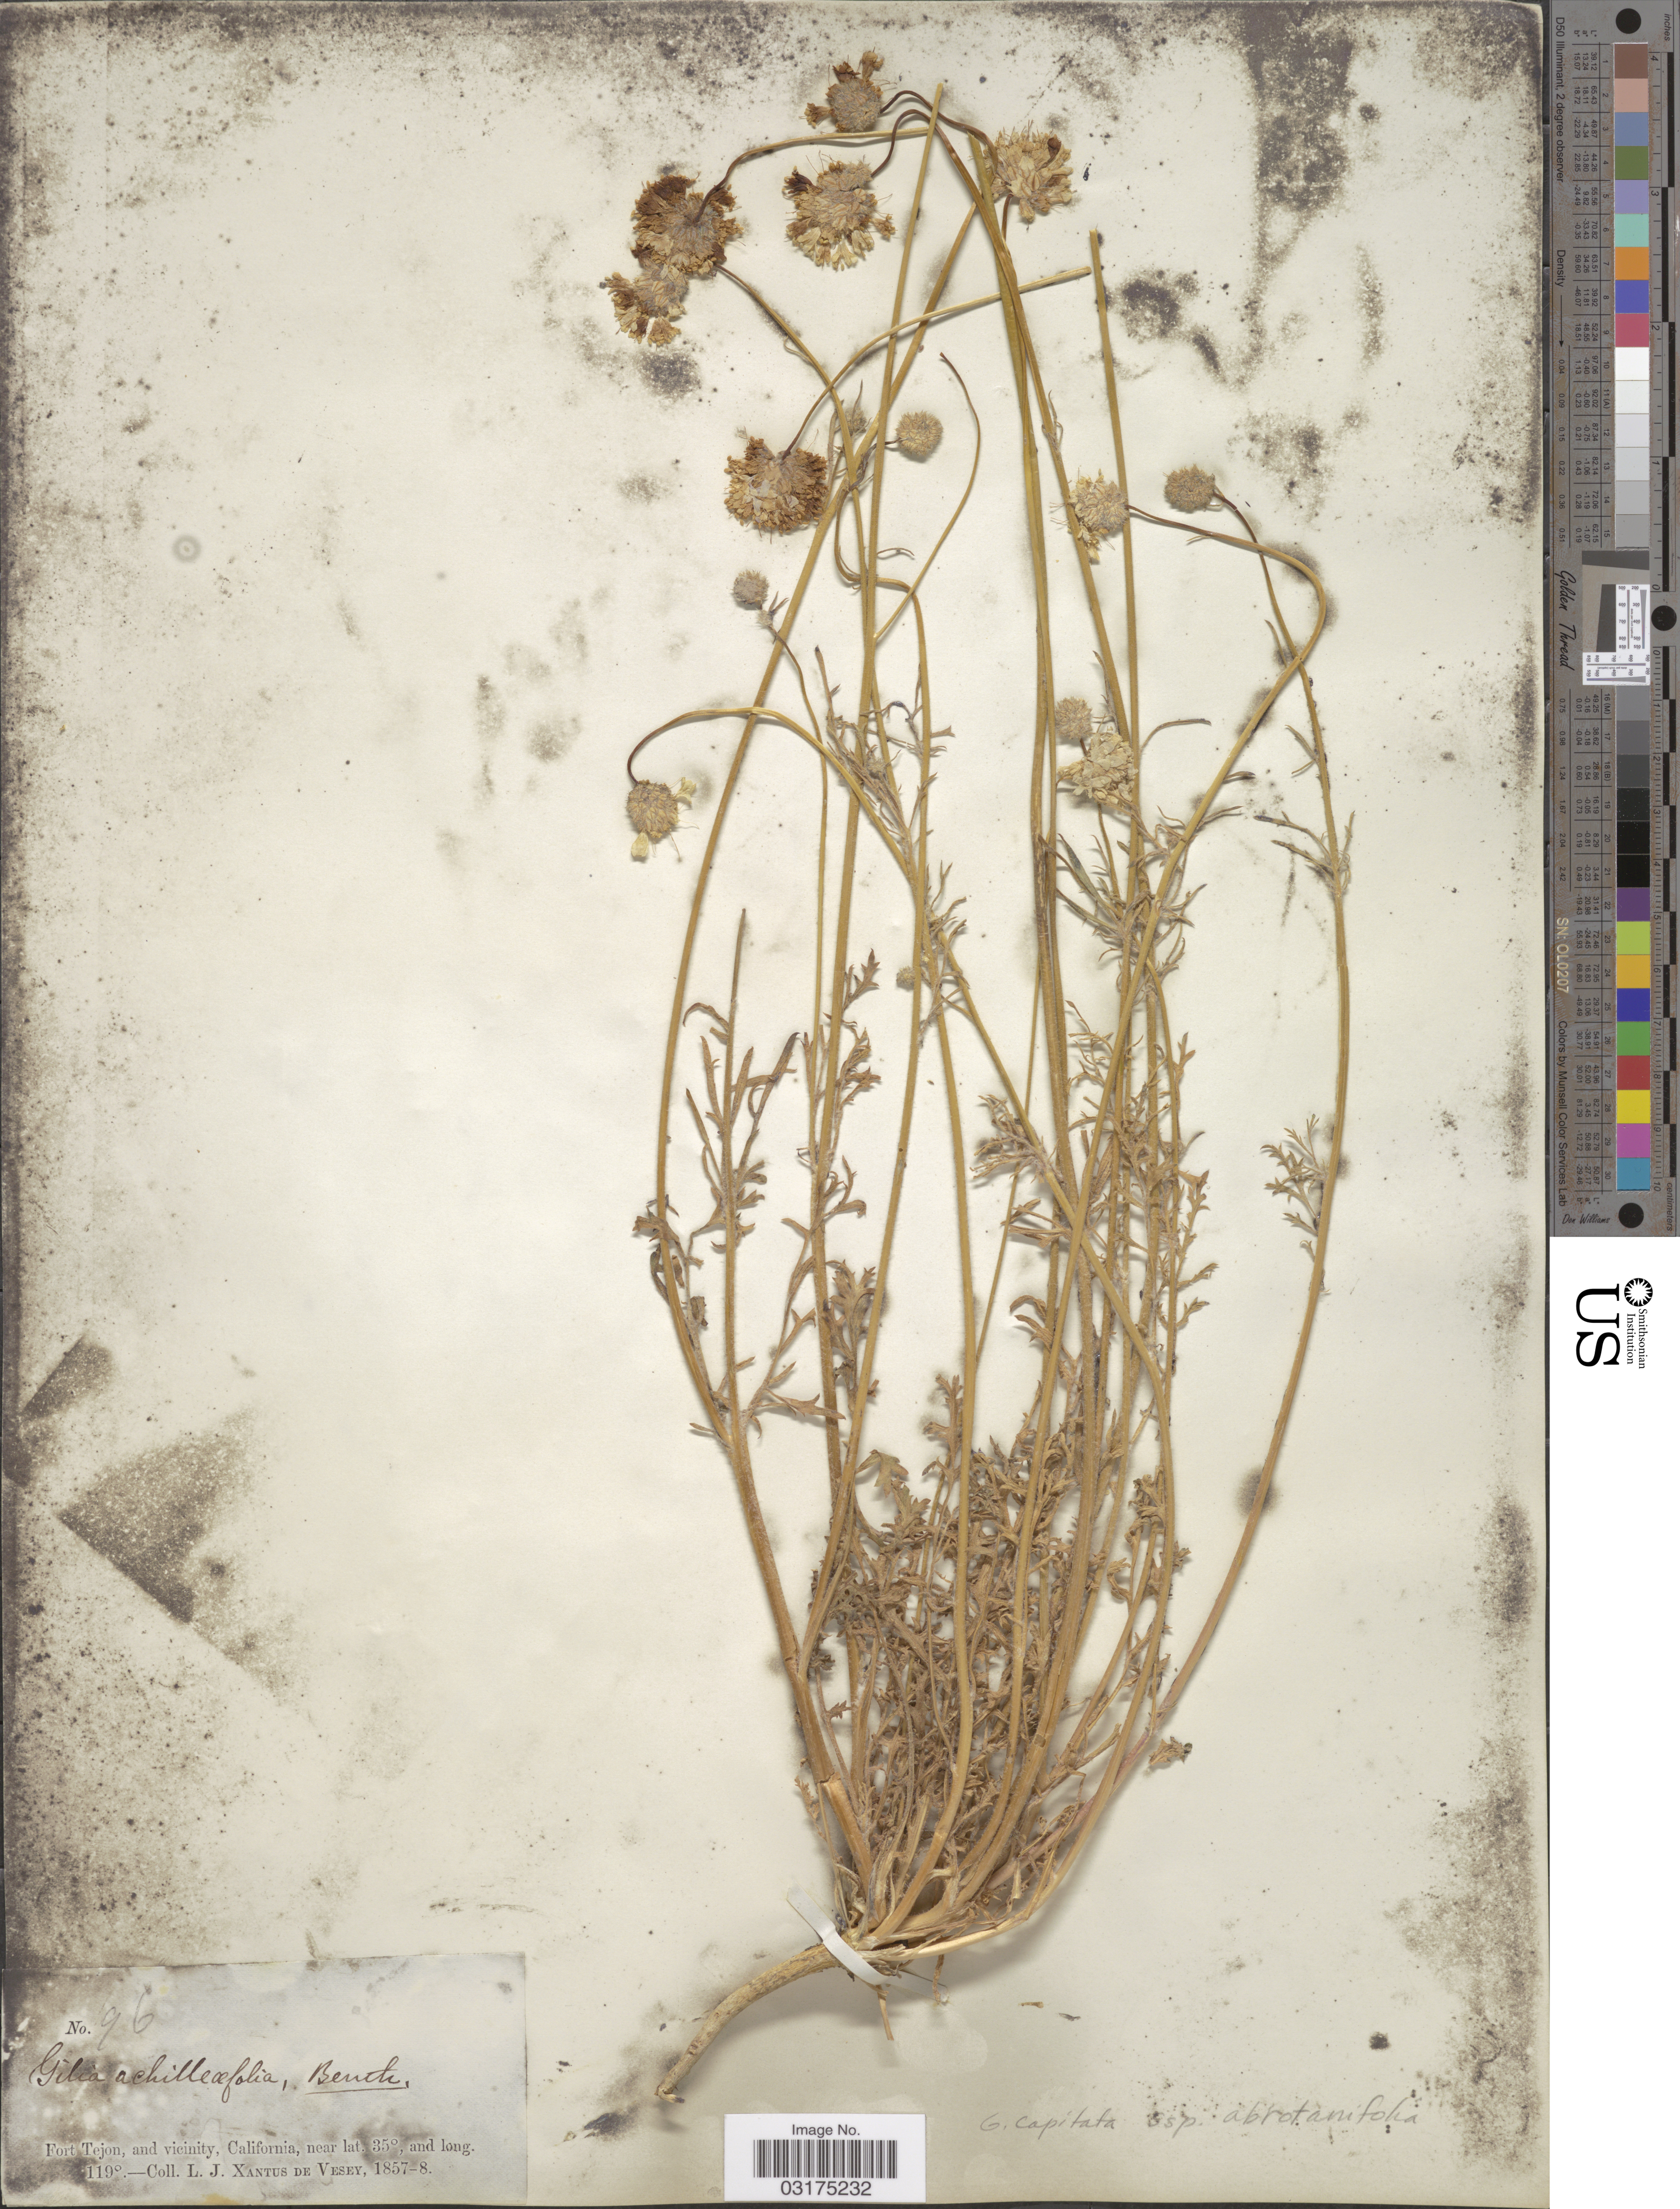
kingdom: Plantae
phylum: Tracheophyta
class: Magnoliopsida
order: Ericales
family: Polemoniaceae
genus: Gilia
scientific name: Gilia capitata subsp. abrotanifolia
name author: (Nutt. ex Greene) V.E. Grant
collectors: L. Xantus de Vesey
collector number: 96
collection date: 1857/1858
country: United States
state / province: California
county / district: Kern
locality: Fort Tejon, and vicinity.